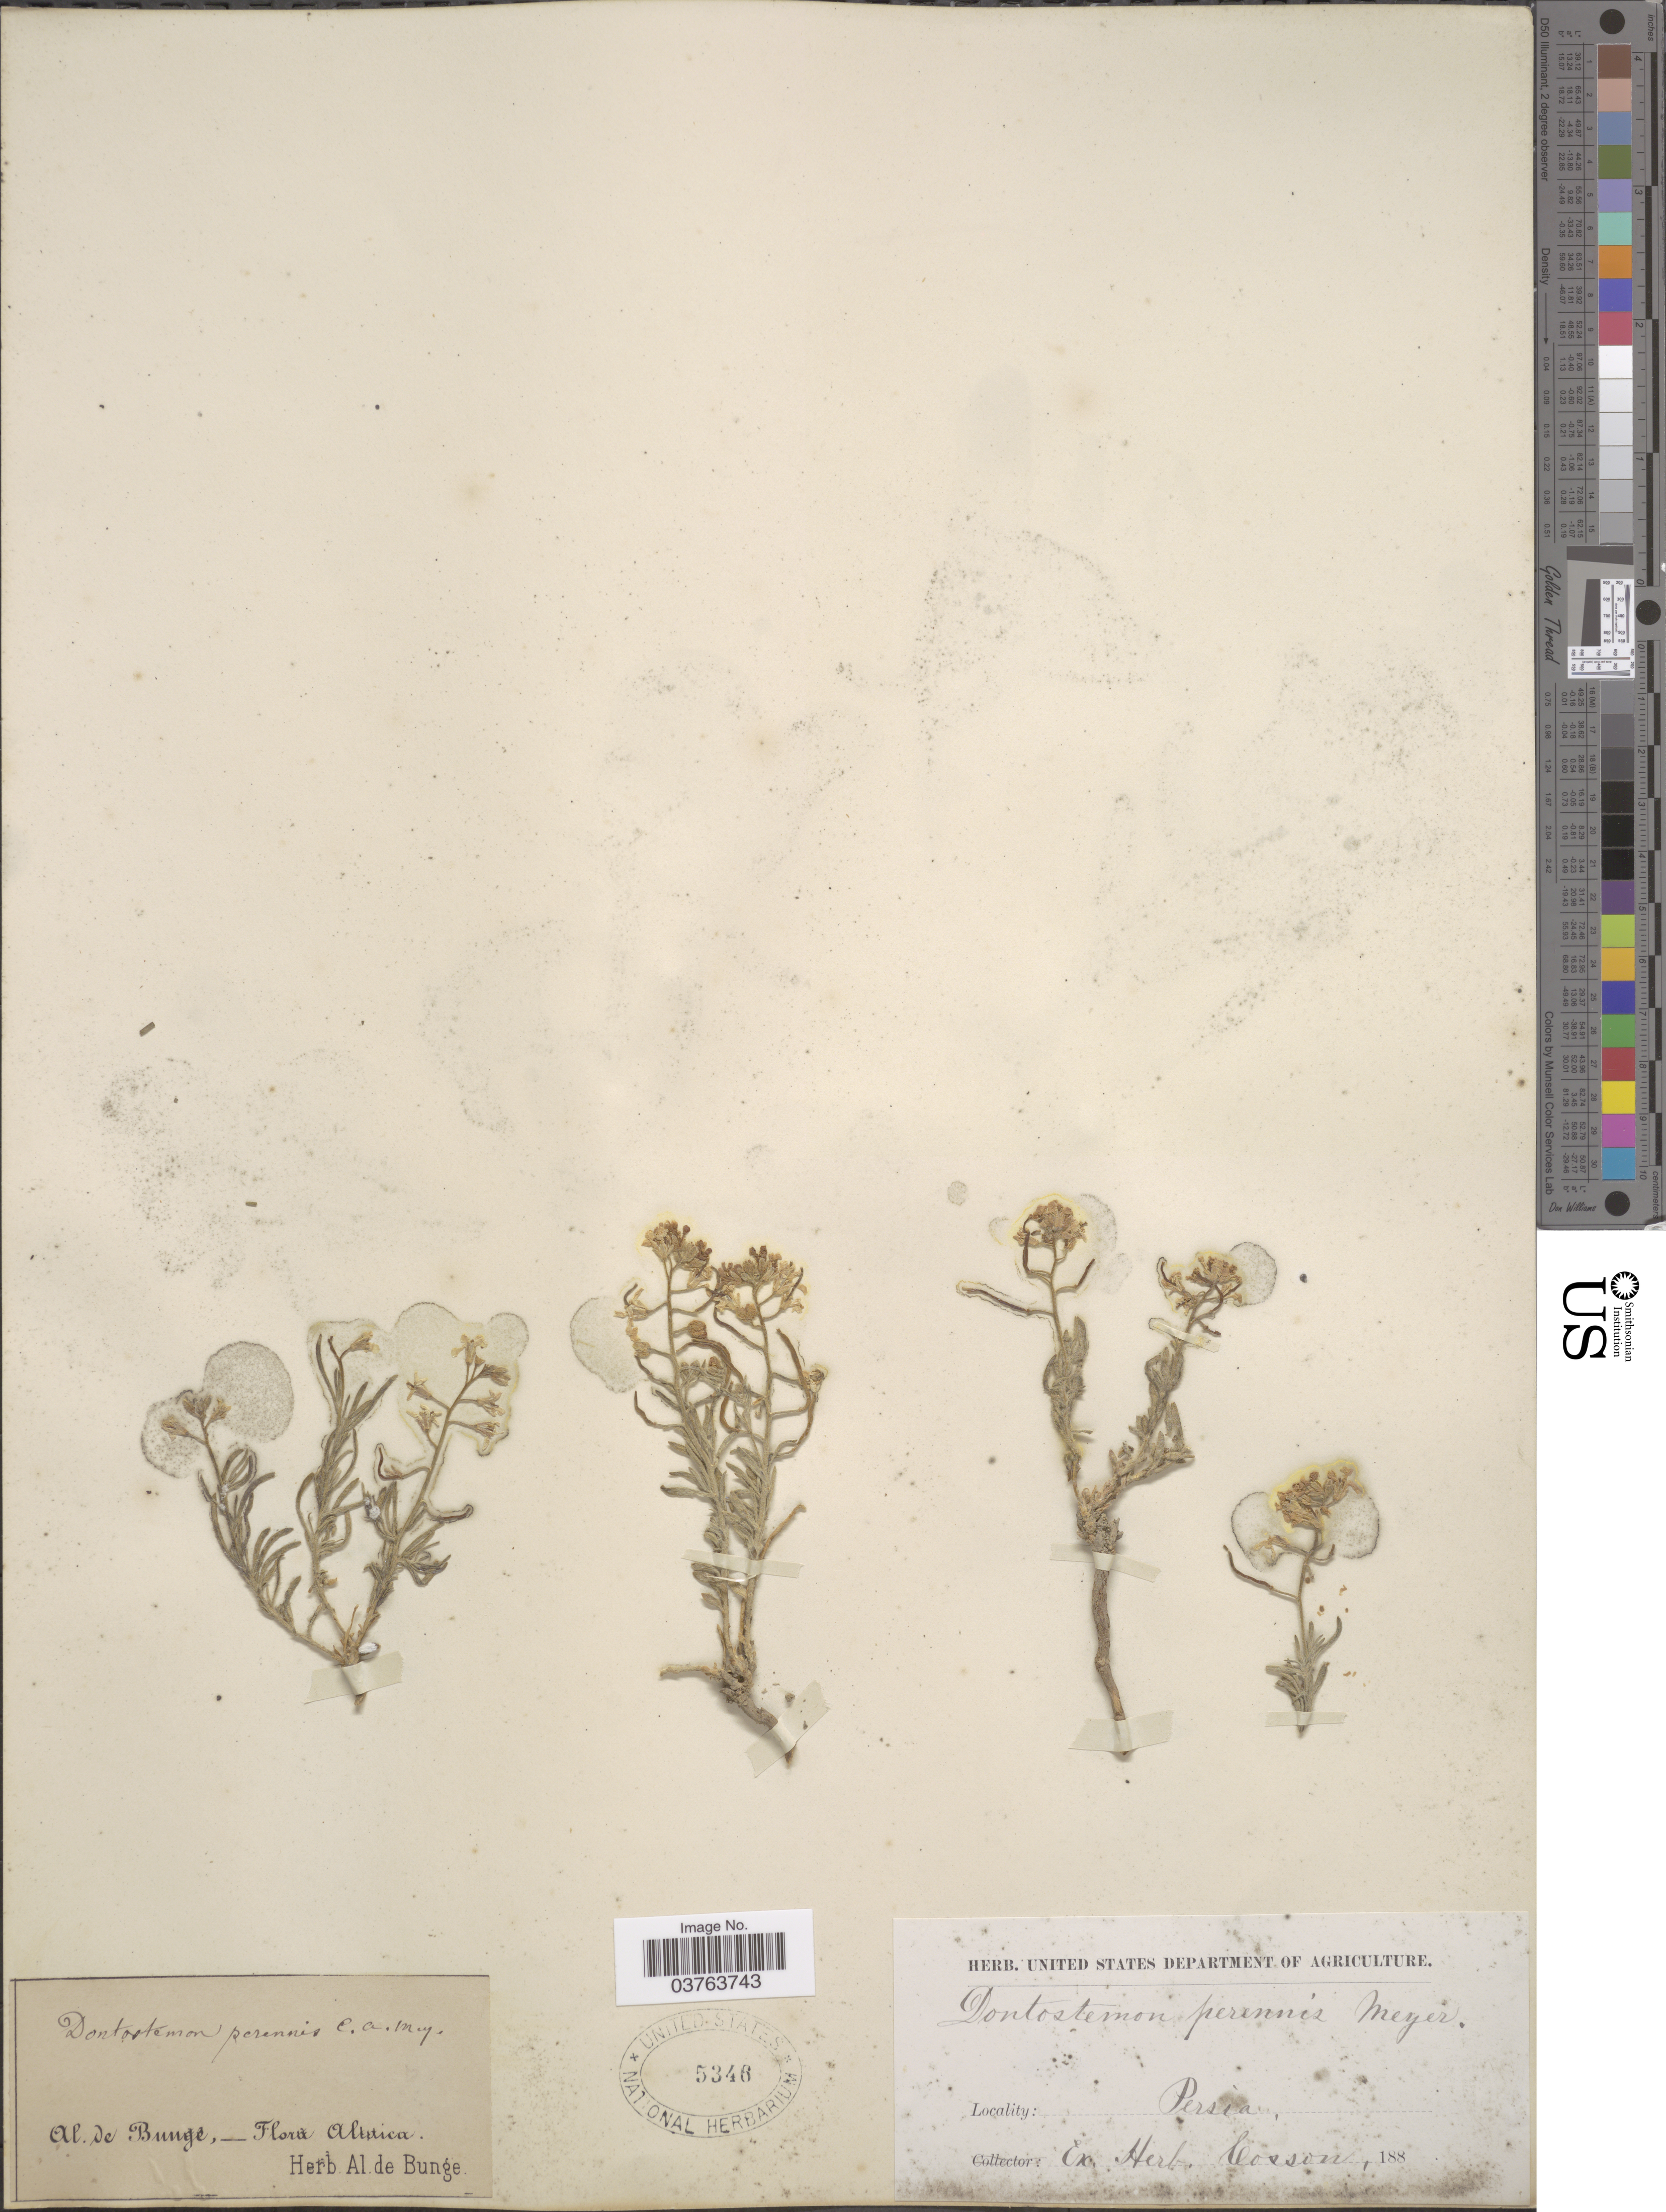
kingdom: Plantae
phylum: Tracheophyta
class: Magnoliopsida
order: Brassicales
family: Brassicaceae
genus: Dontostemon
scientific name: Dontostemon perennis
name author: C.A. Mey.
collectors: A. de Bunge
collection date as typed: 188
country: Iran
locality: Alutica. Persia.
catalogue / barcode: US 5346